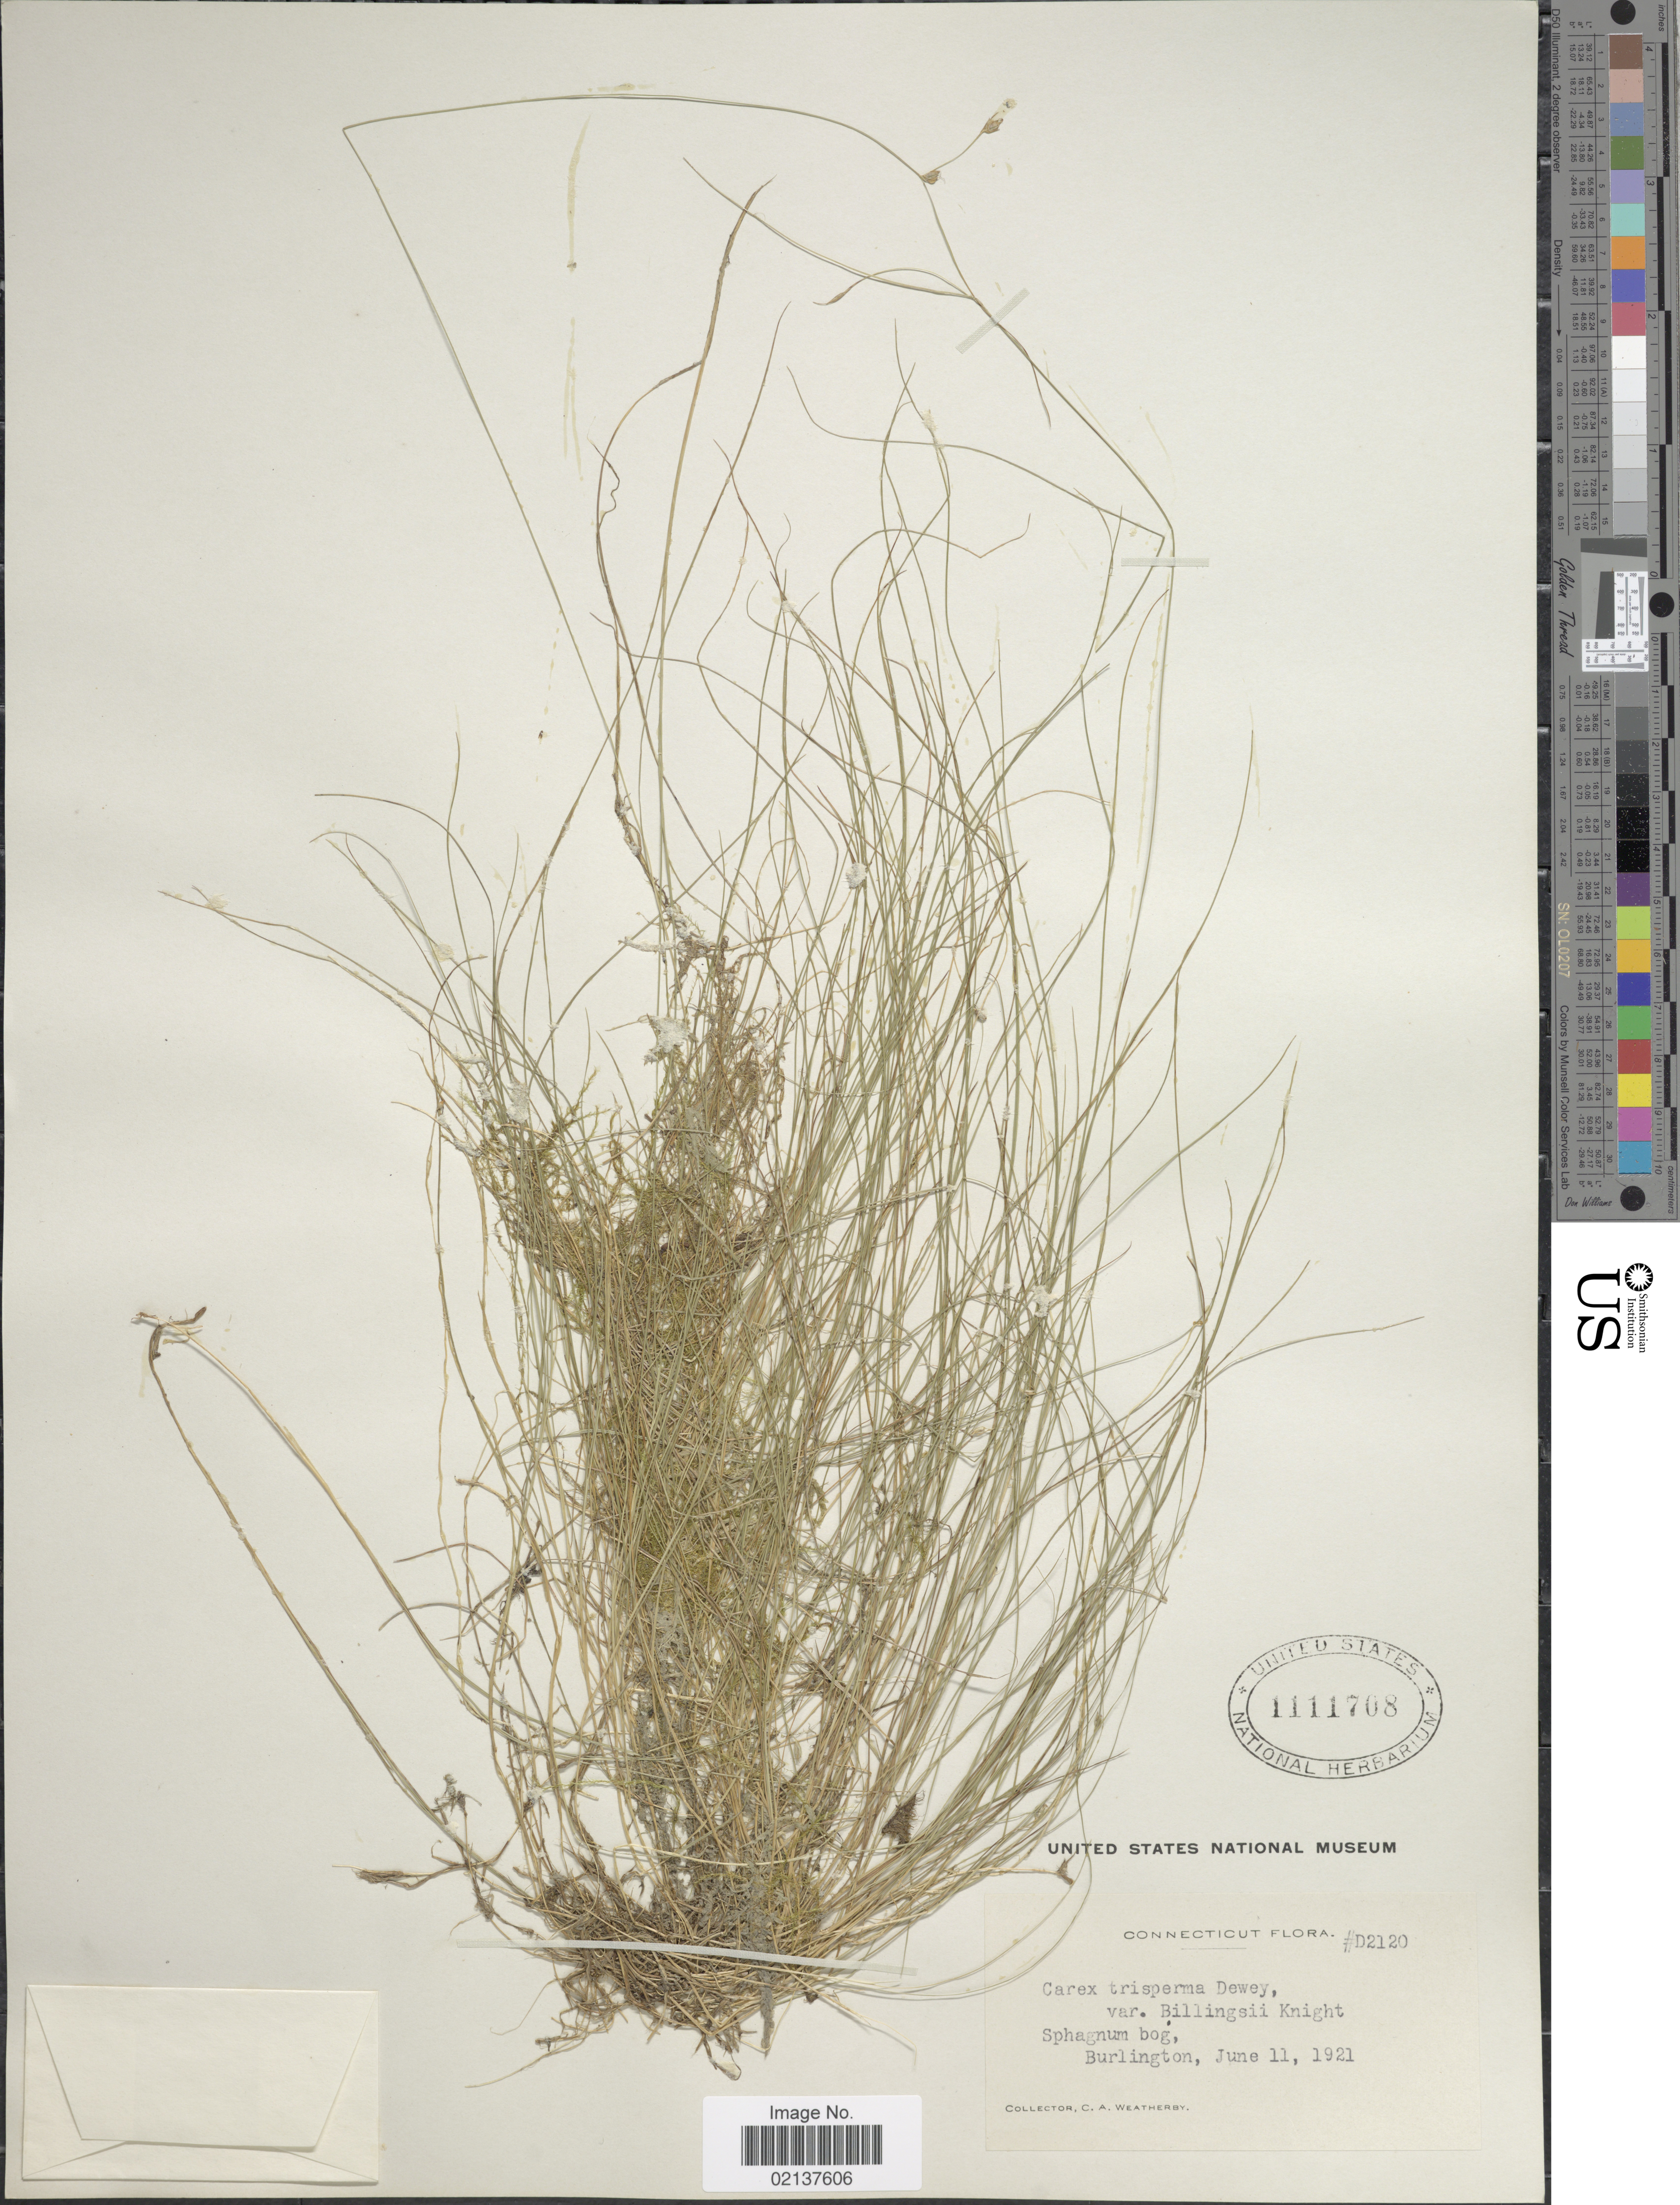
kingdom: Plantae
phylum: Tracheophyta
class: Liliopsida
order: Poales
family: Cyperaceae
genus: Carex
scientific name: Carex trisperma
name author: Dewey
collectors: C. A. Weatherby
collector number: D2120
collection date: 1921-06-11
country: United States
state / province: Connecticut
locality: Burlington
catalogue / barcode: US 1111708